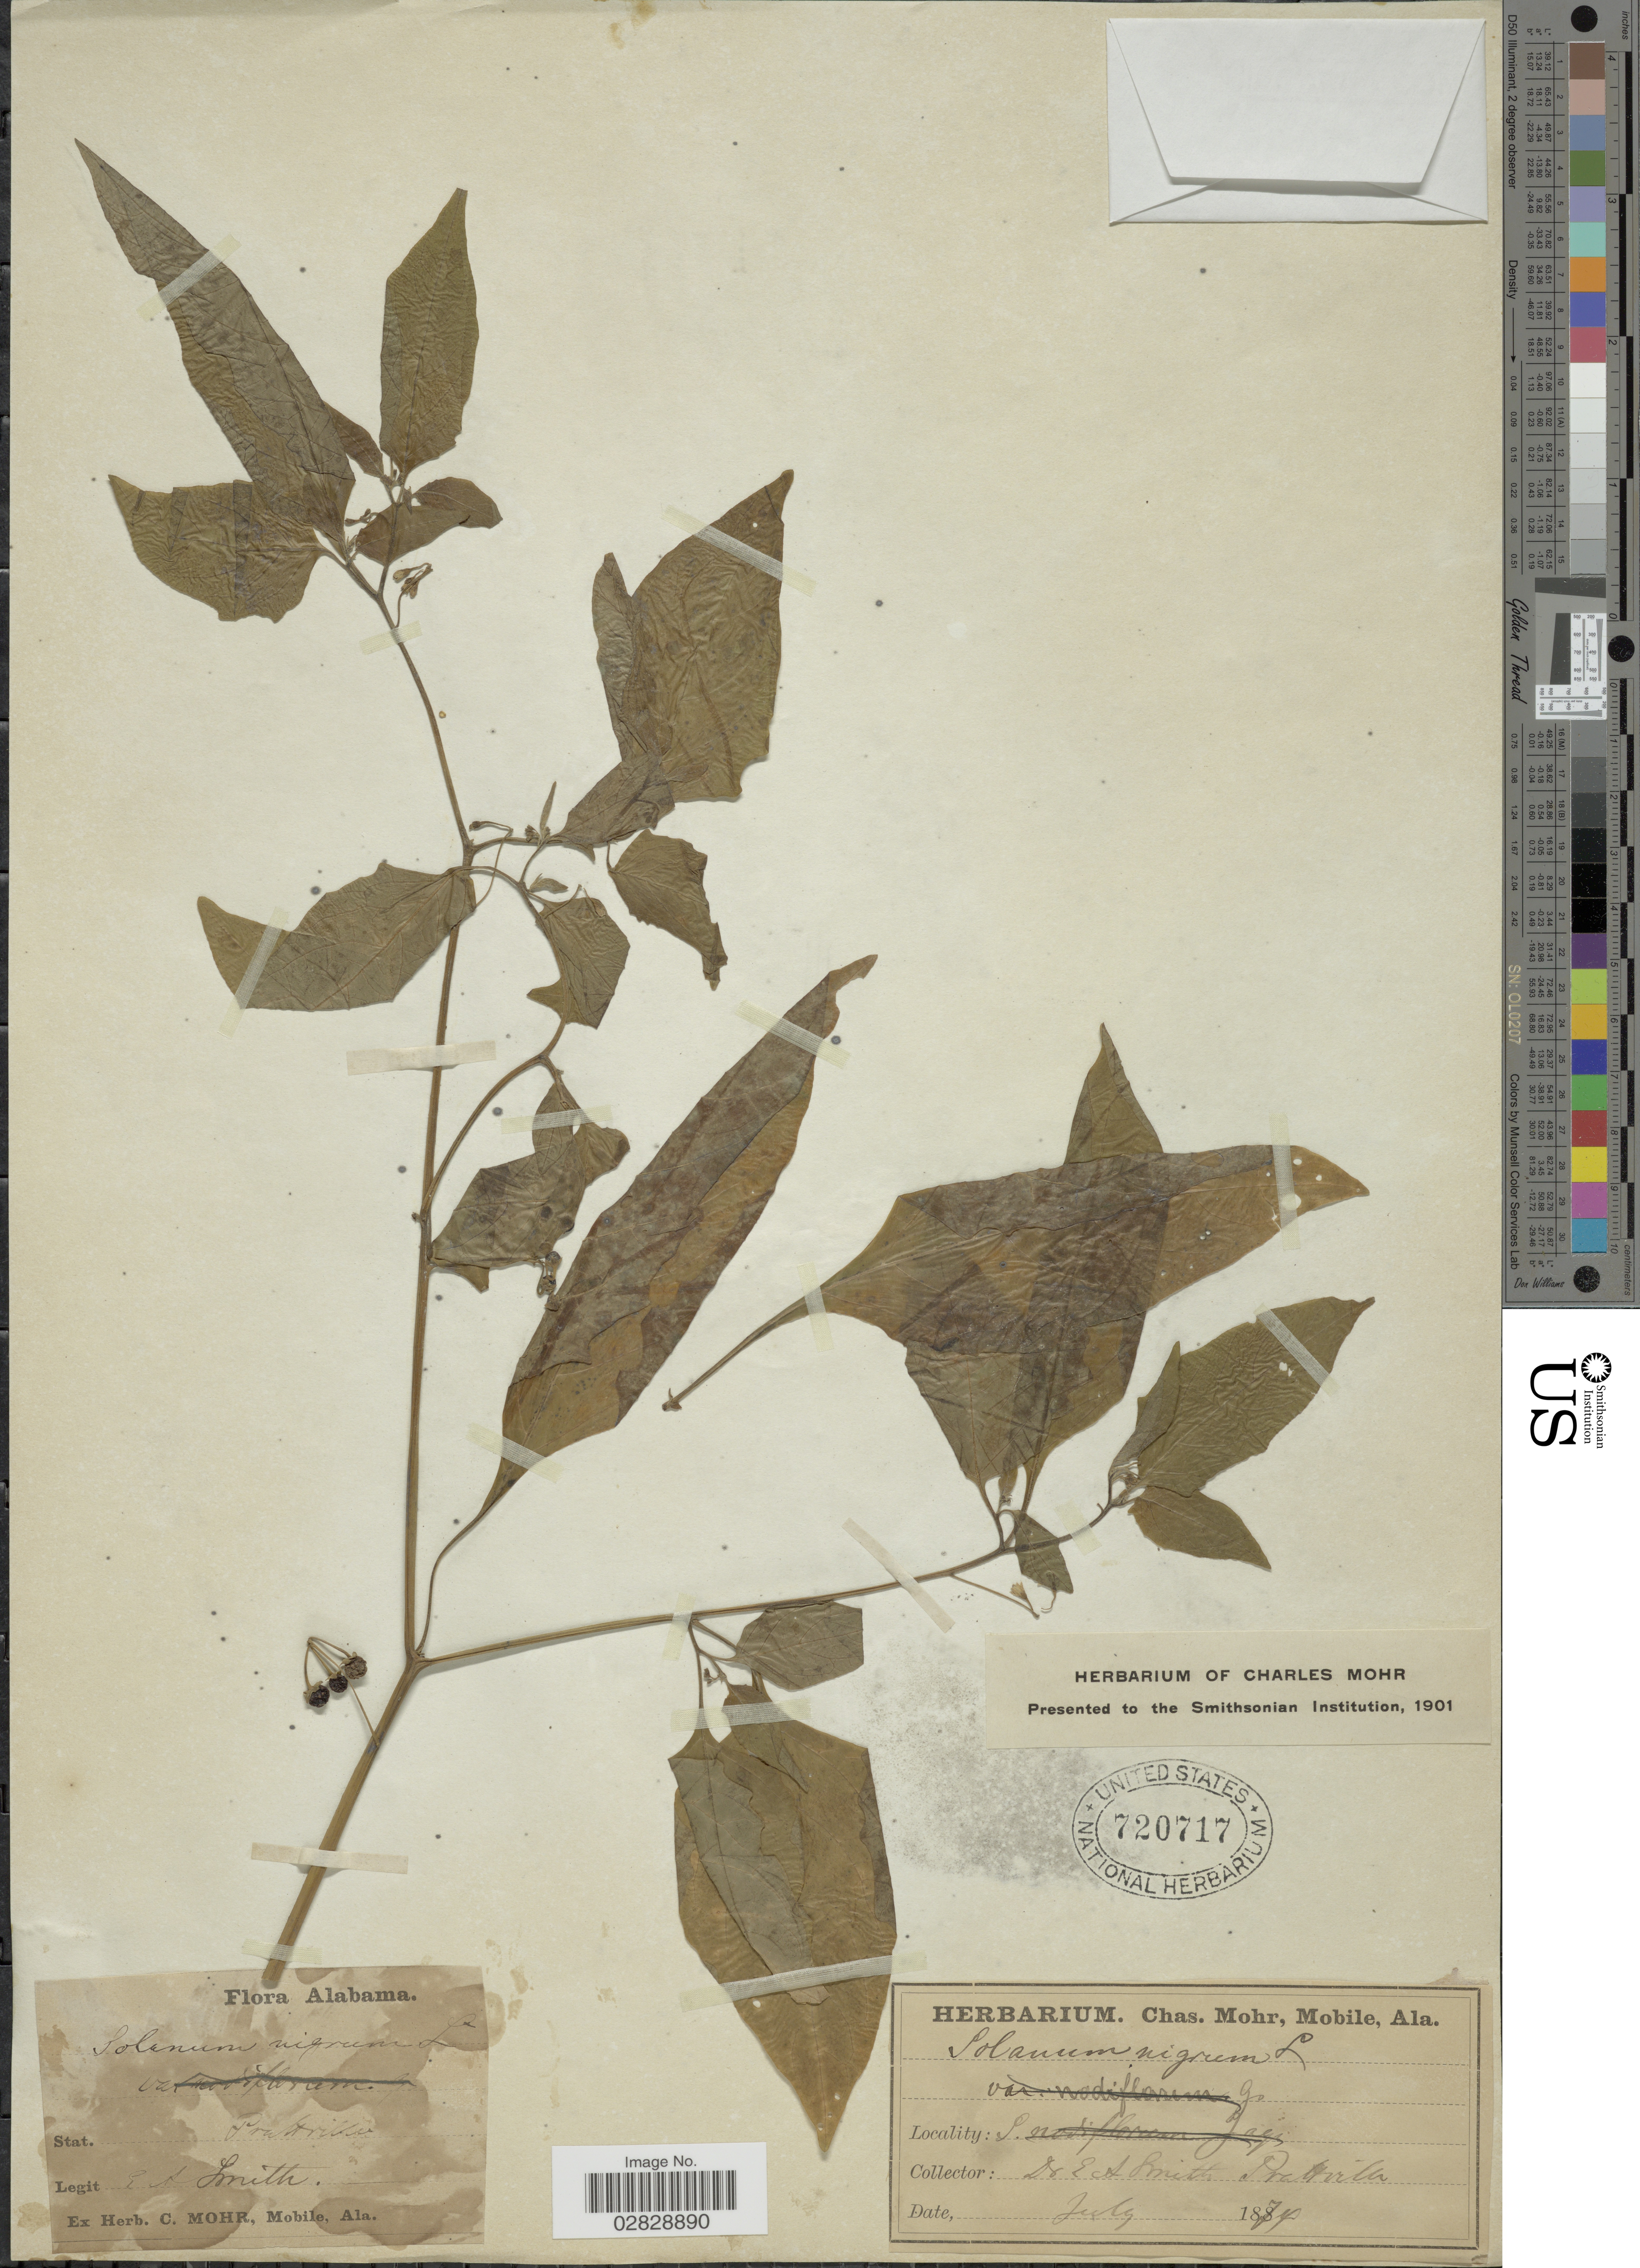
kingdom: Plantae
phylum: Tracheophyta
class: Magnoliopsida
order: Solanales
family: Solanaceae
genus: Solanum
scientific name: Solanum emulans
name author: Raf.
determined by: Knapp, S. D.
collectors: E. A. Smith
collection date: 1874-07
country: United States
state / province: Alabama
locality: Prattville.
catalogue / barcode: US 720717